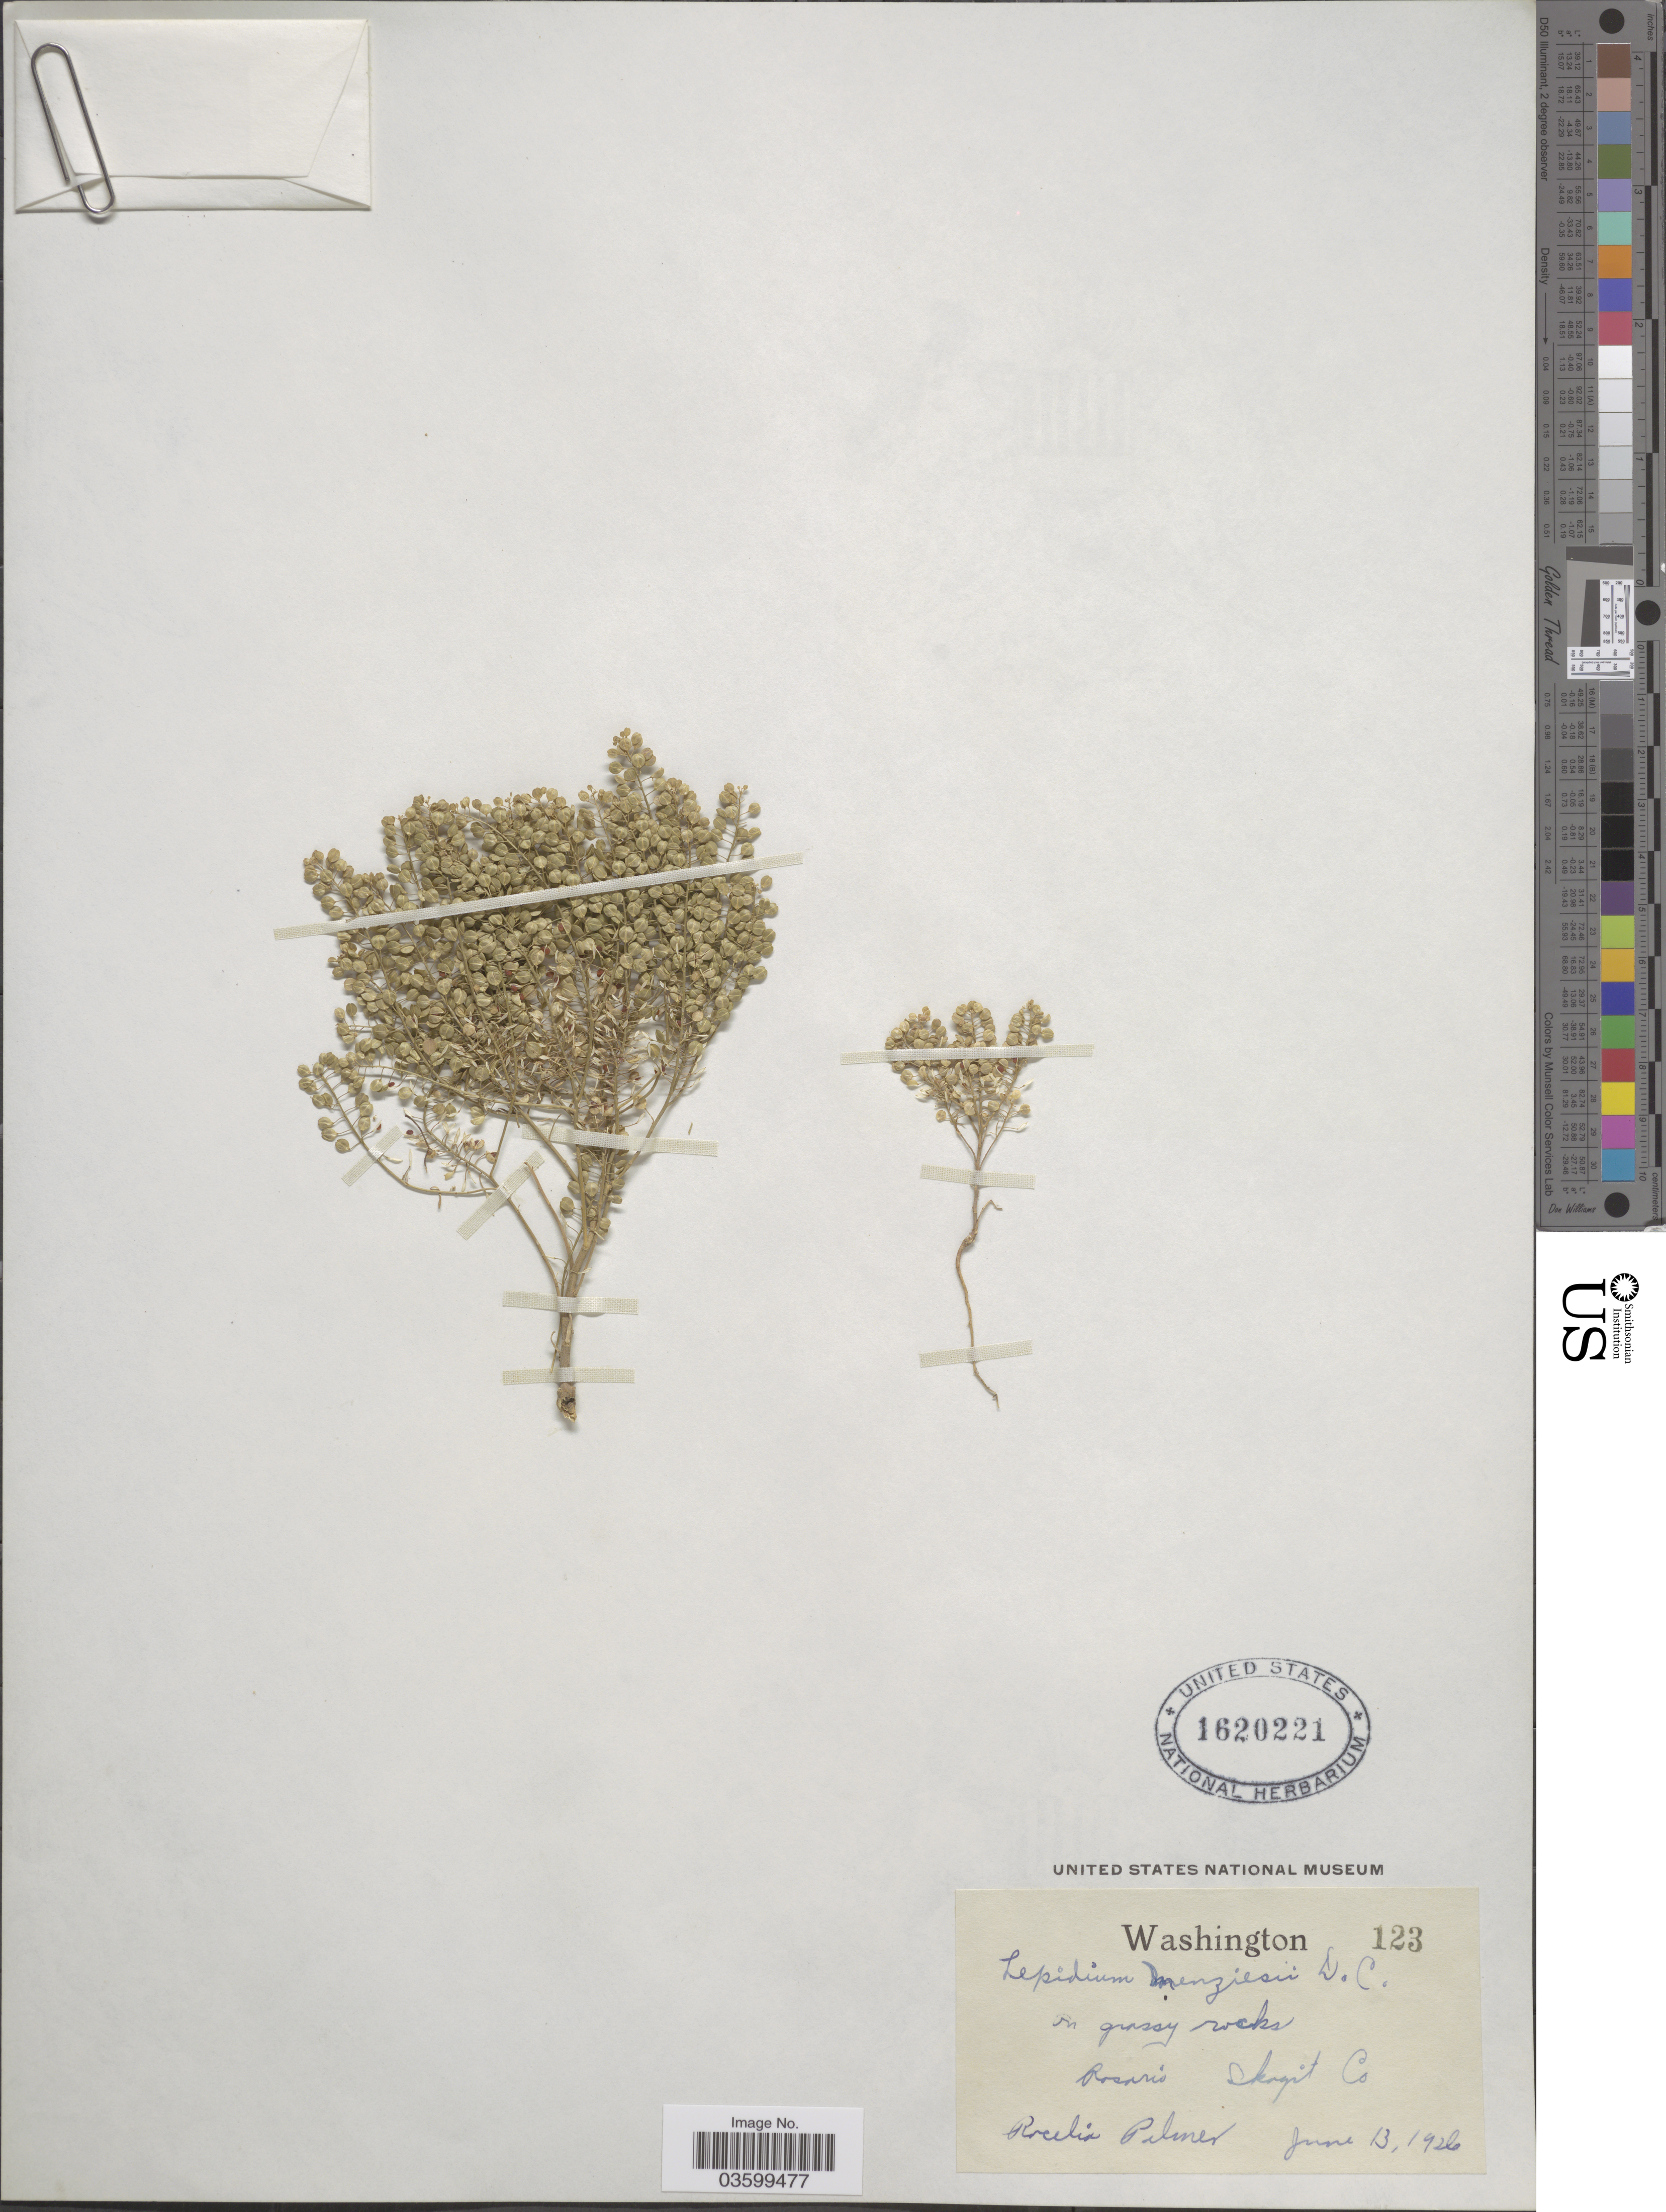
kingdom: Plantae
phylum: Tracheophyta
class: Magnoliopsida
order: Brassicales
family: Brassicaceae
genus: Lepidium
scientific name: Lepidium virginicum var. pubescens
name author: (Greene) C.L. Hitchc.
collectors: R. Palmer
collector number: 123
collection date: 1926-06-13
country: United States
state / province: Washington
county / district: Skagit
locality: Rosario Skagit Co.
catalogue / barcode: US 1620221